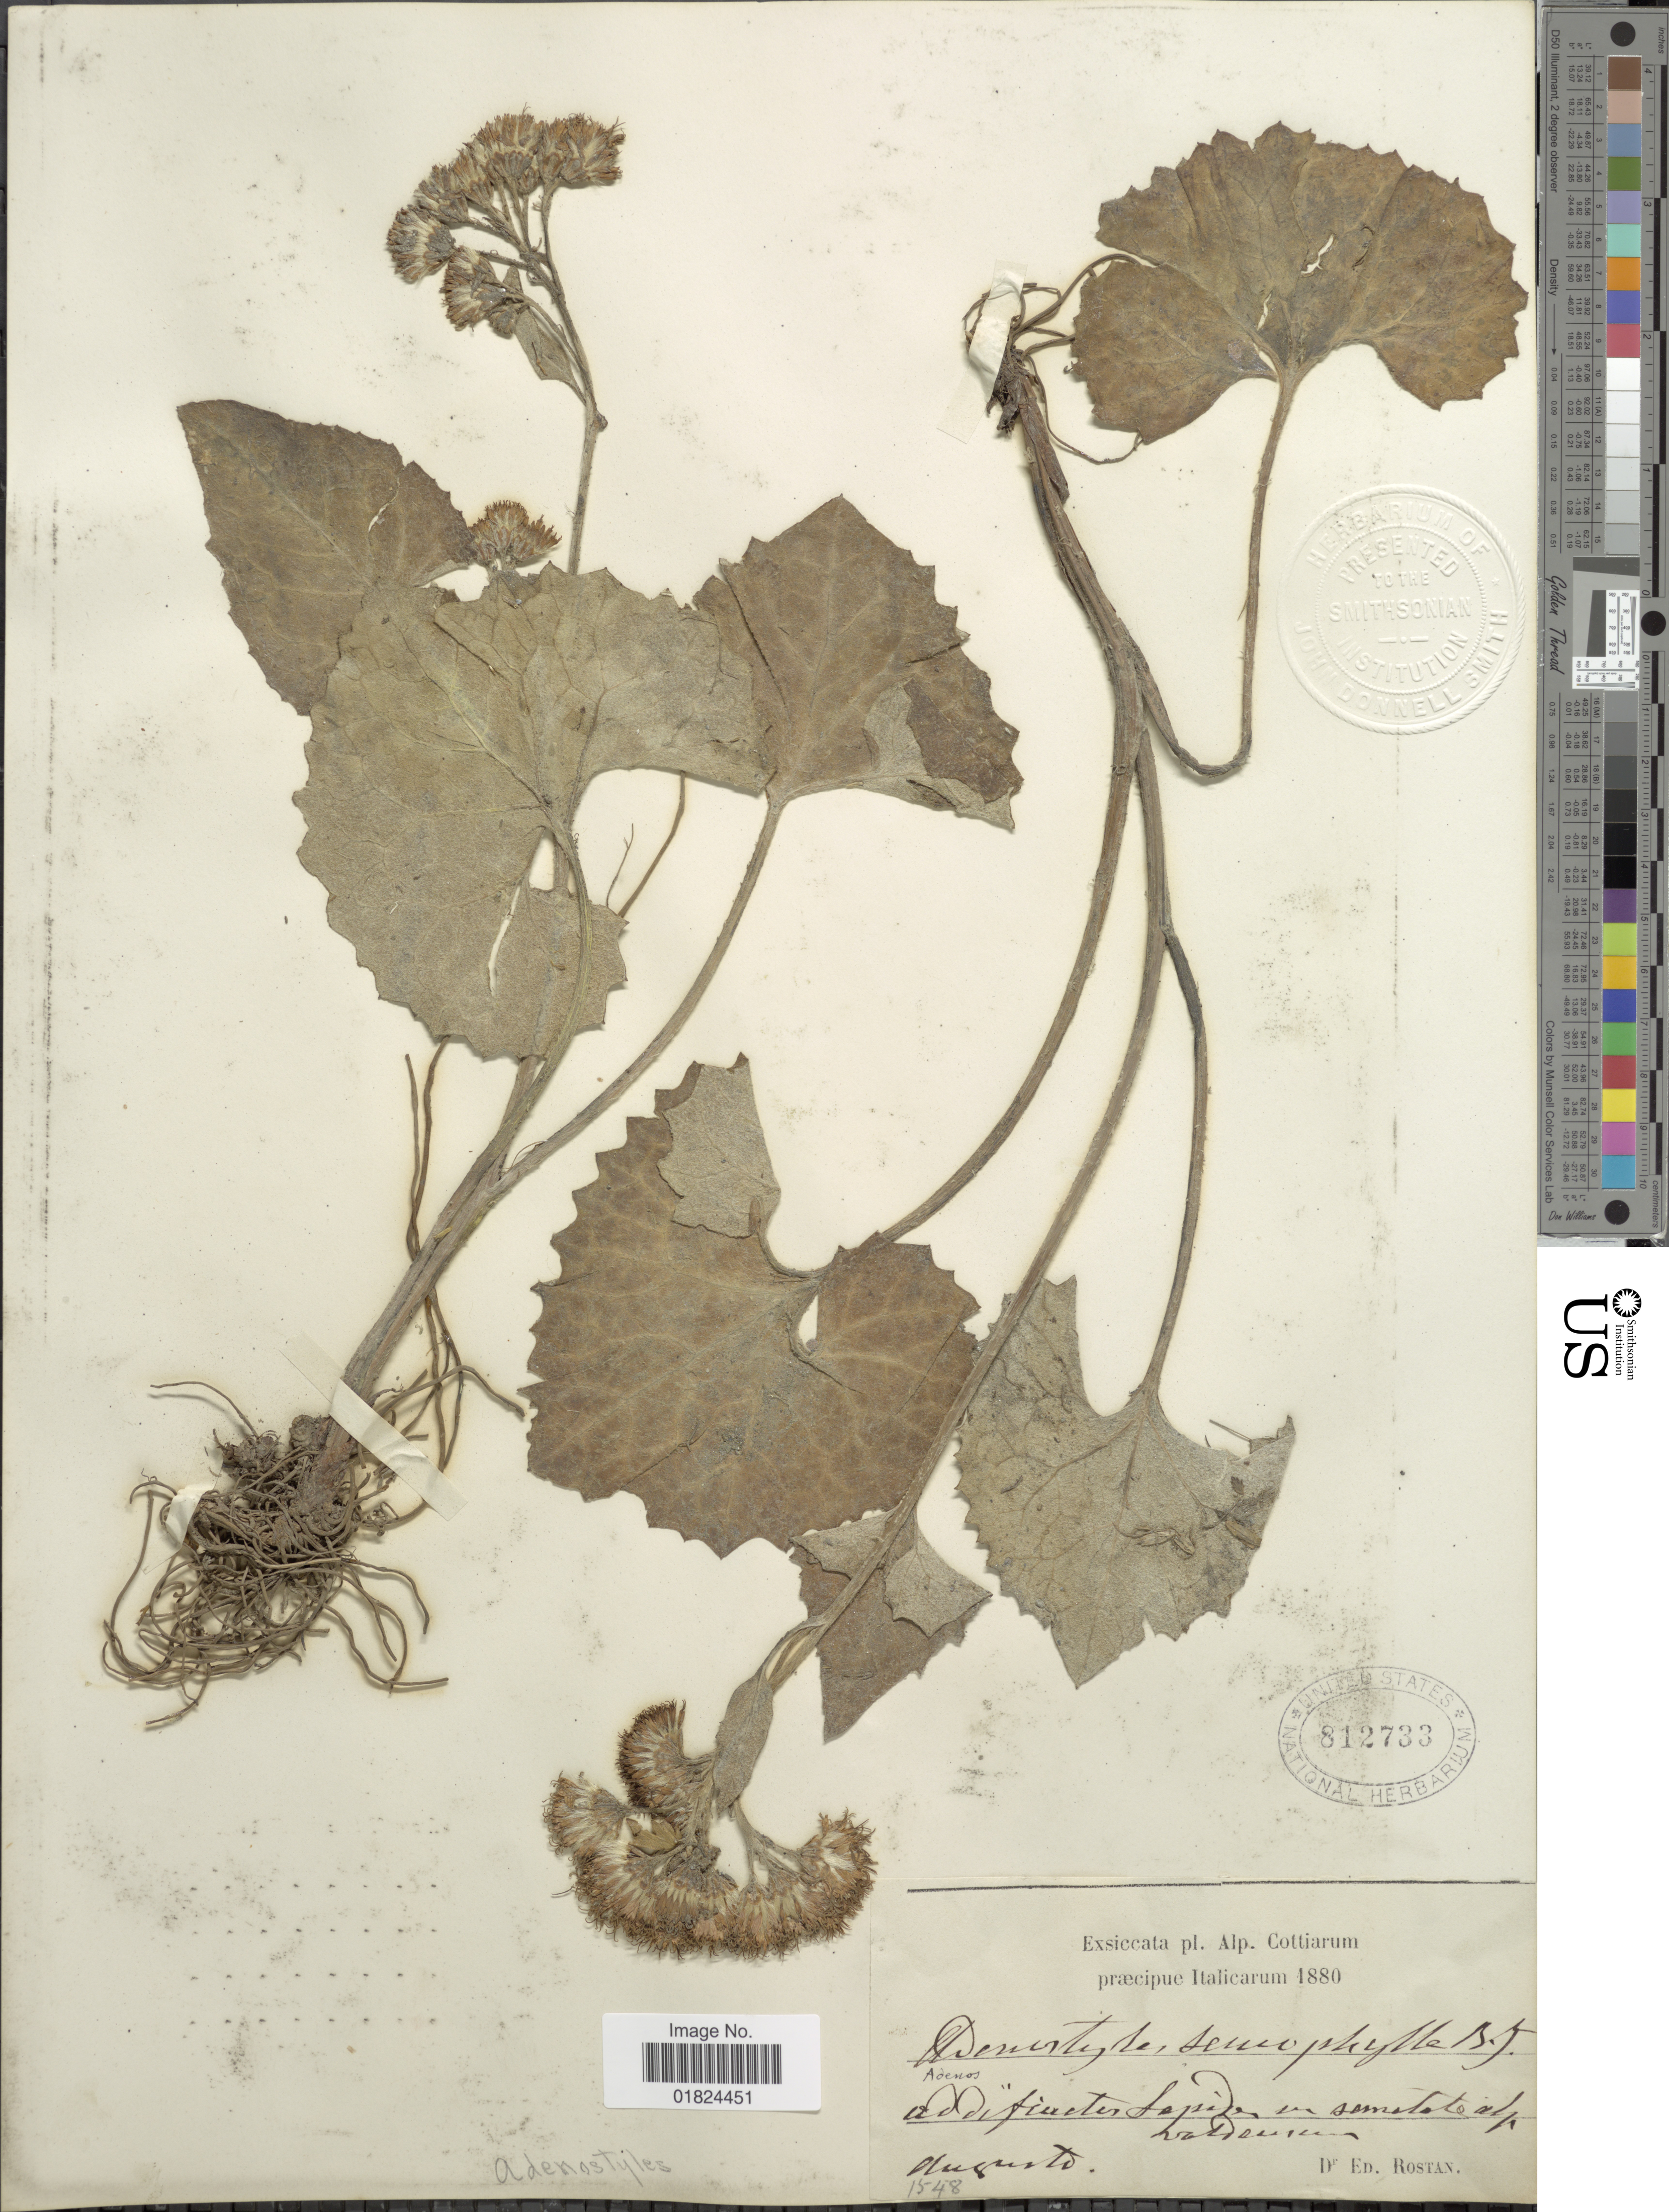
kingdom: Plantae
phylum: Tracheophyta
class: Magnoliopsida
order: Asterales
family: Asteraceae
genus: Adenostyles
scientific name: Adenostyles leucophylla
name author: (Willd.) Rchb.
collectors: E. Rostan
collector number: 1548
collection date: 1880-08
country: Italy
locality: Alp. Cottiarum, praecipue Italicarum, addifiactes lapides in samote alp Lakseuren. [interpreted]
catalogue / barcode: US 812733